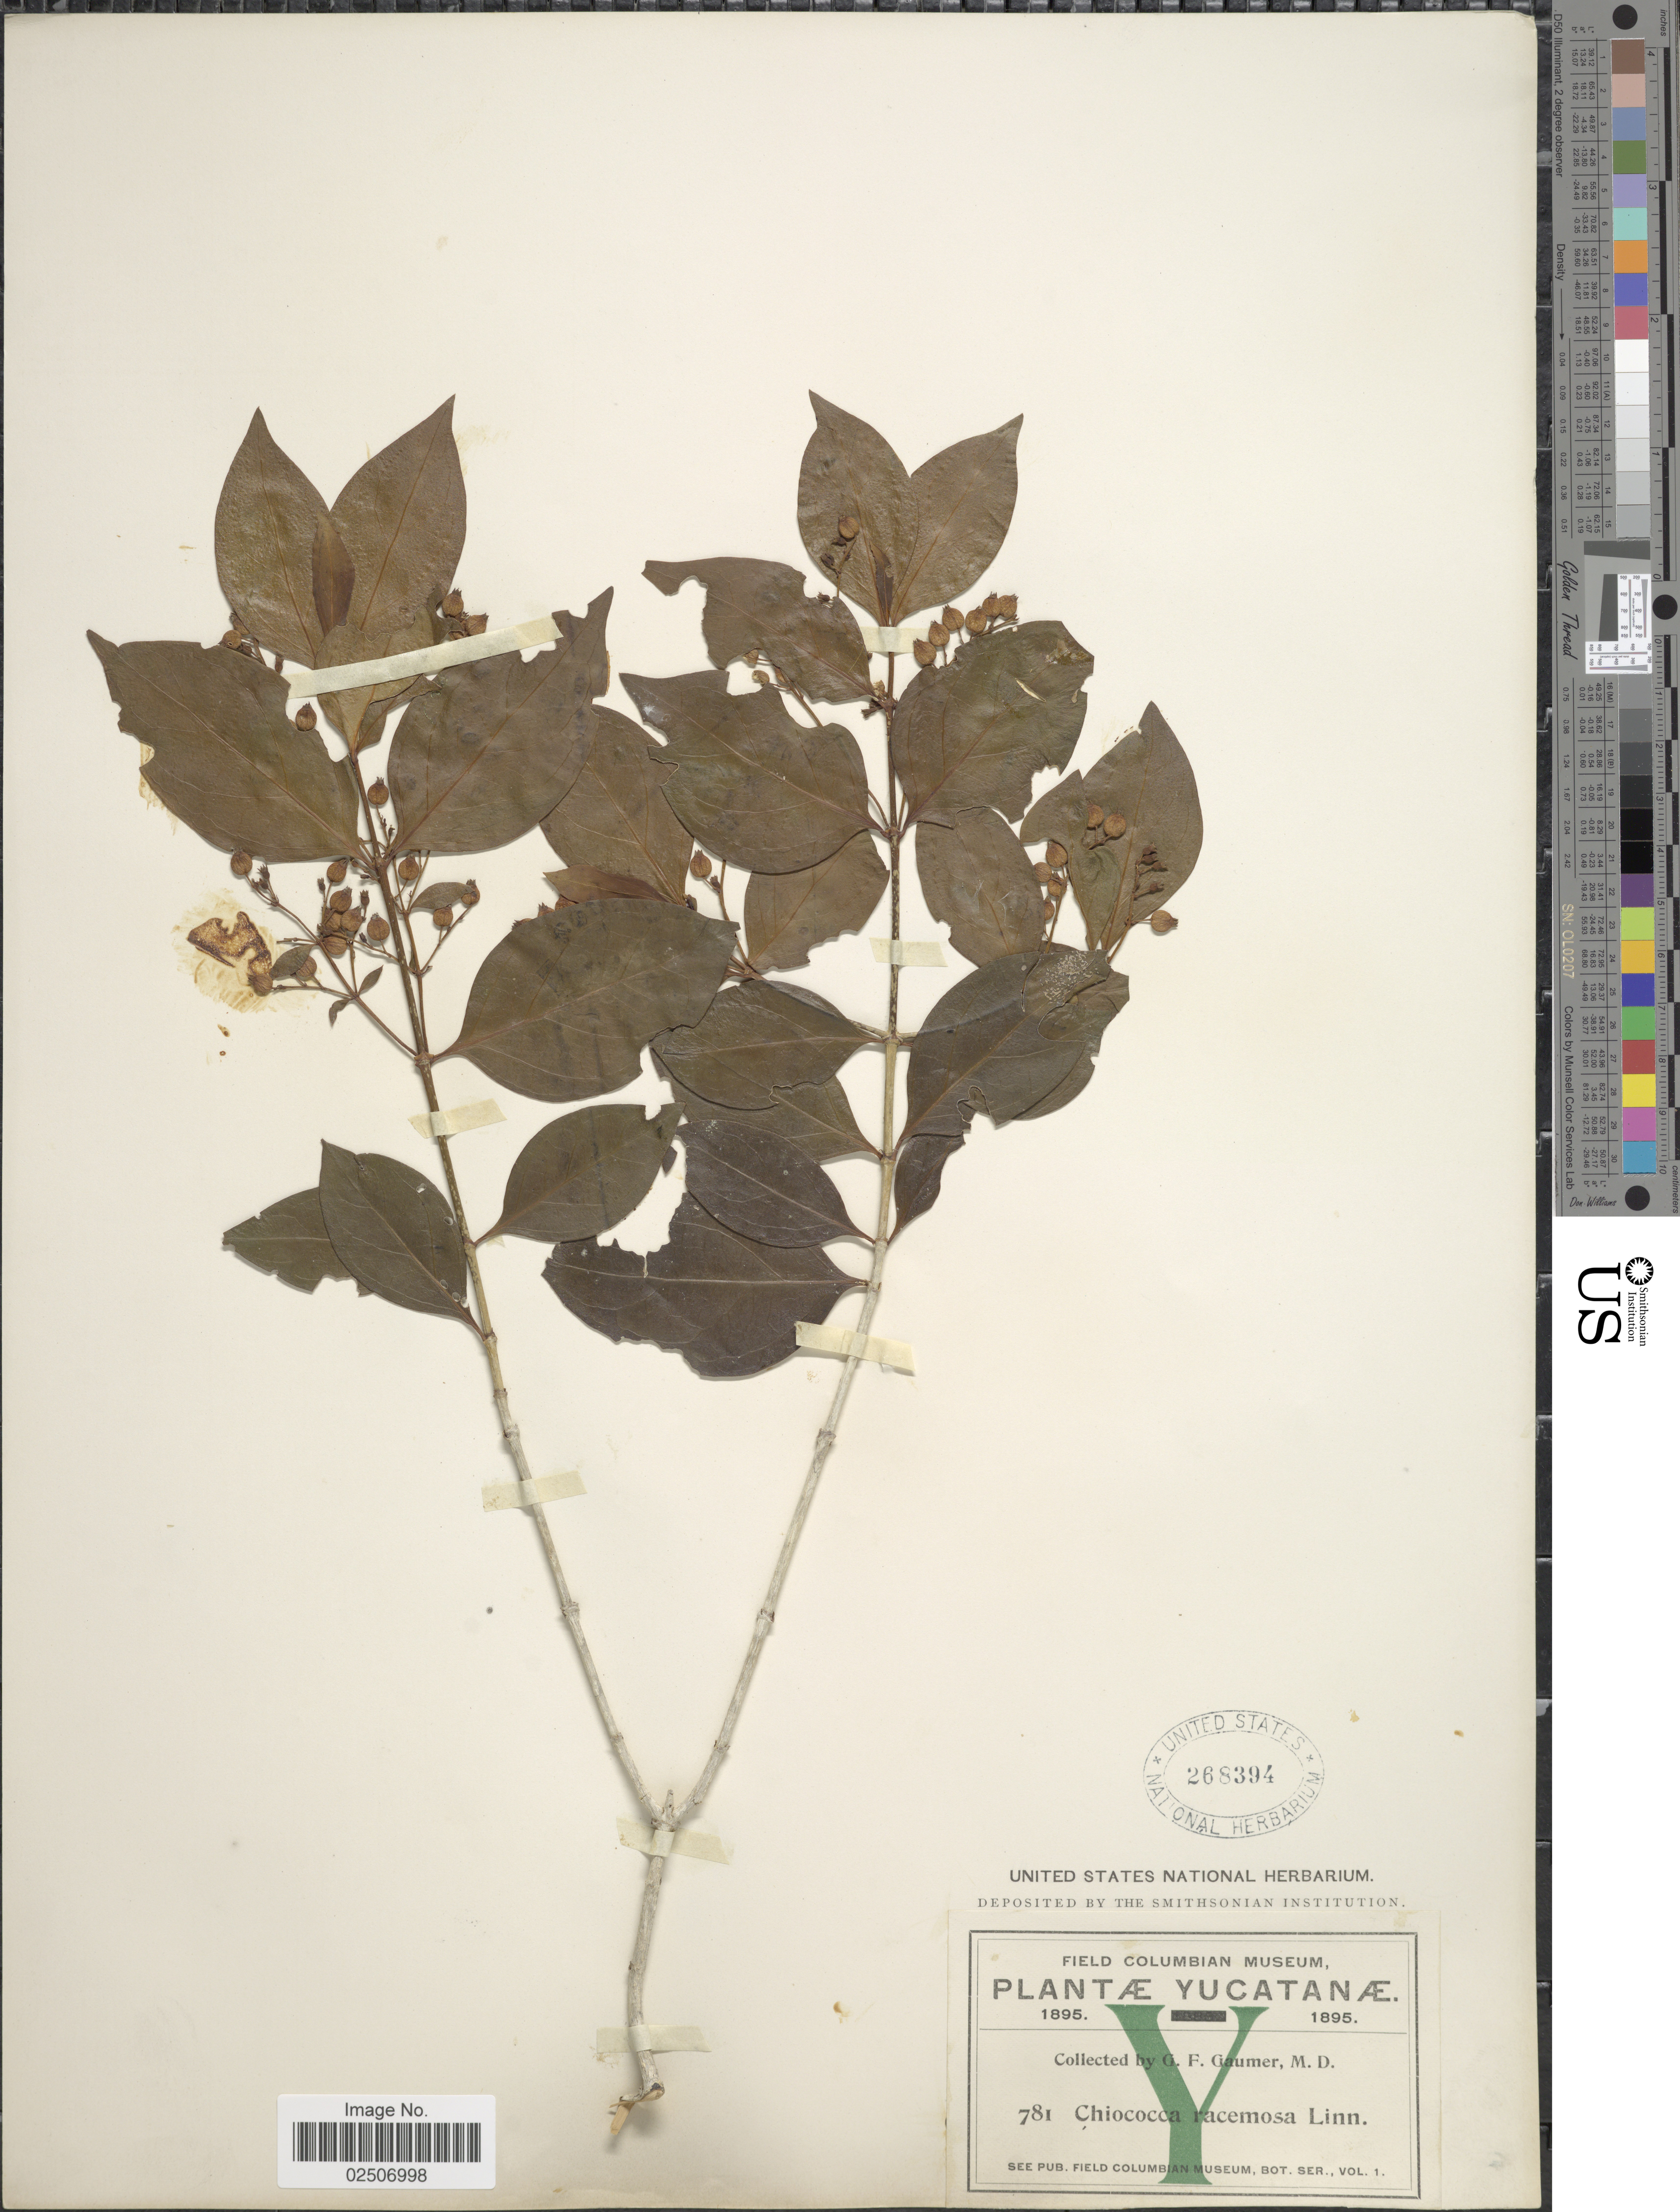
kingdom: Plantae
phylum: Tracheophyta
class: Magnoliopsida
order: Gentianales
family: Rubiaceae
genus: Chiococca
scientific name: Chiococca alba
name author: (L.) Hitchc.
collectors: G. F. Gaumer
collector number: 781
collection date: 1895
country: Mexico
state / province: Yucatán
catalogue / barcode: US 268394